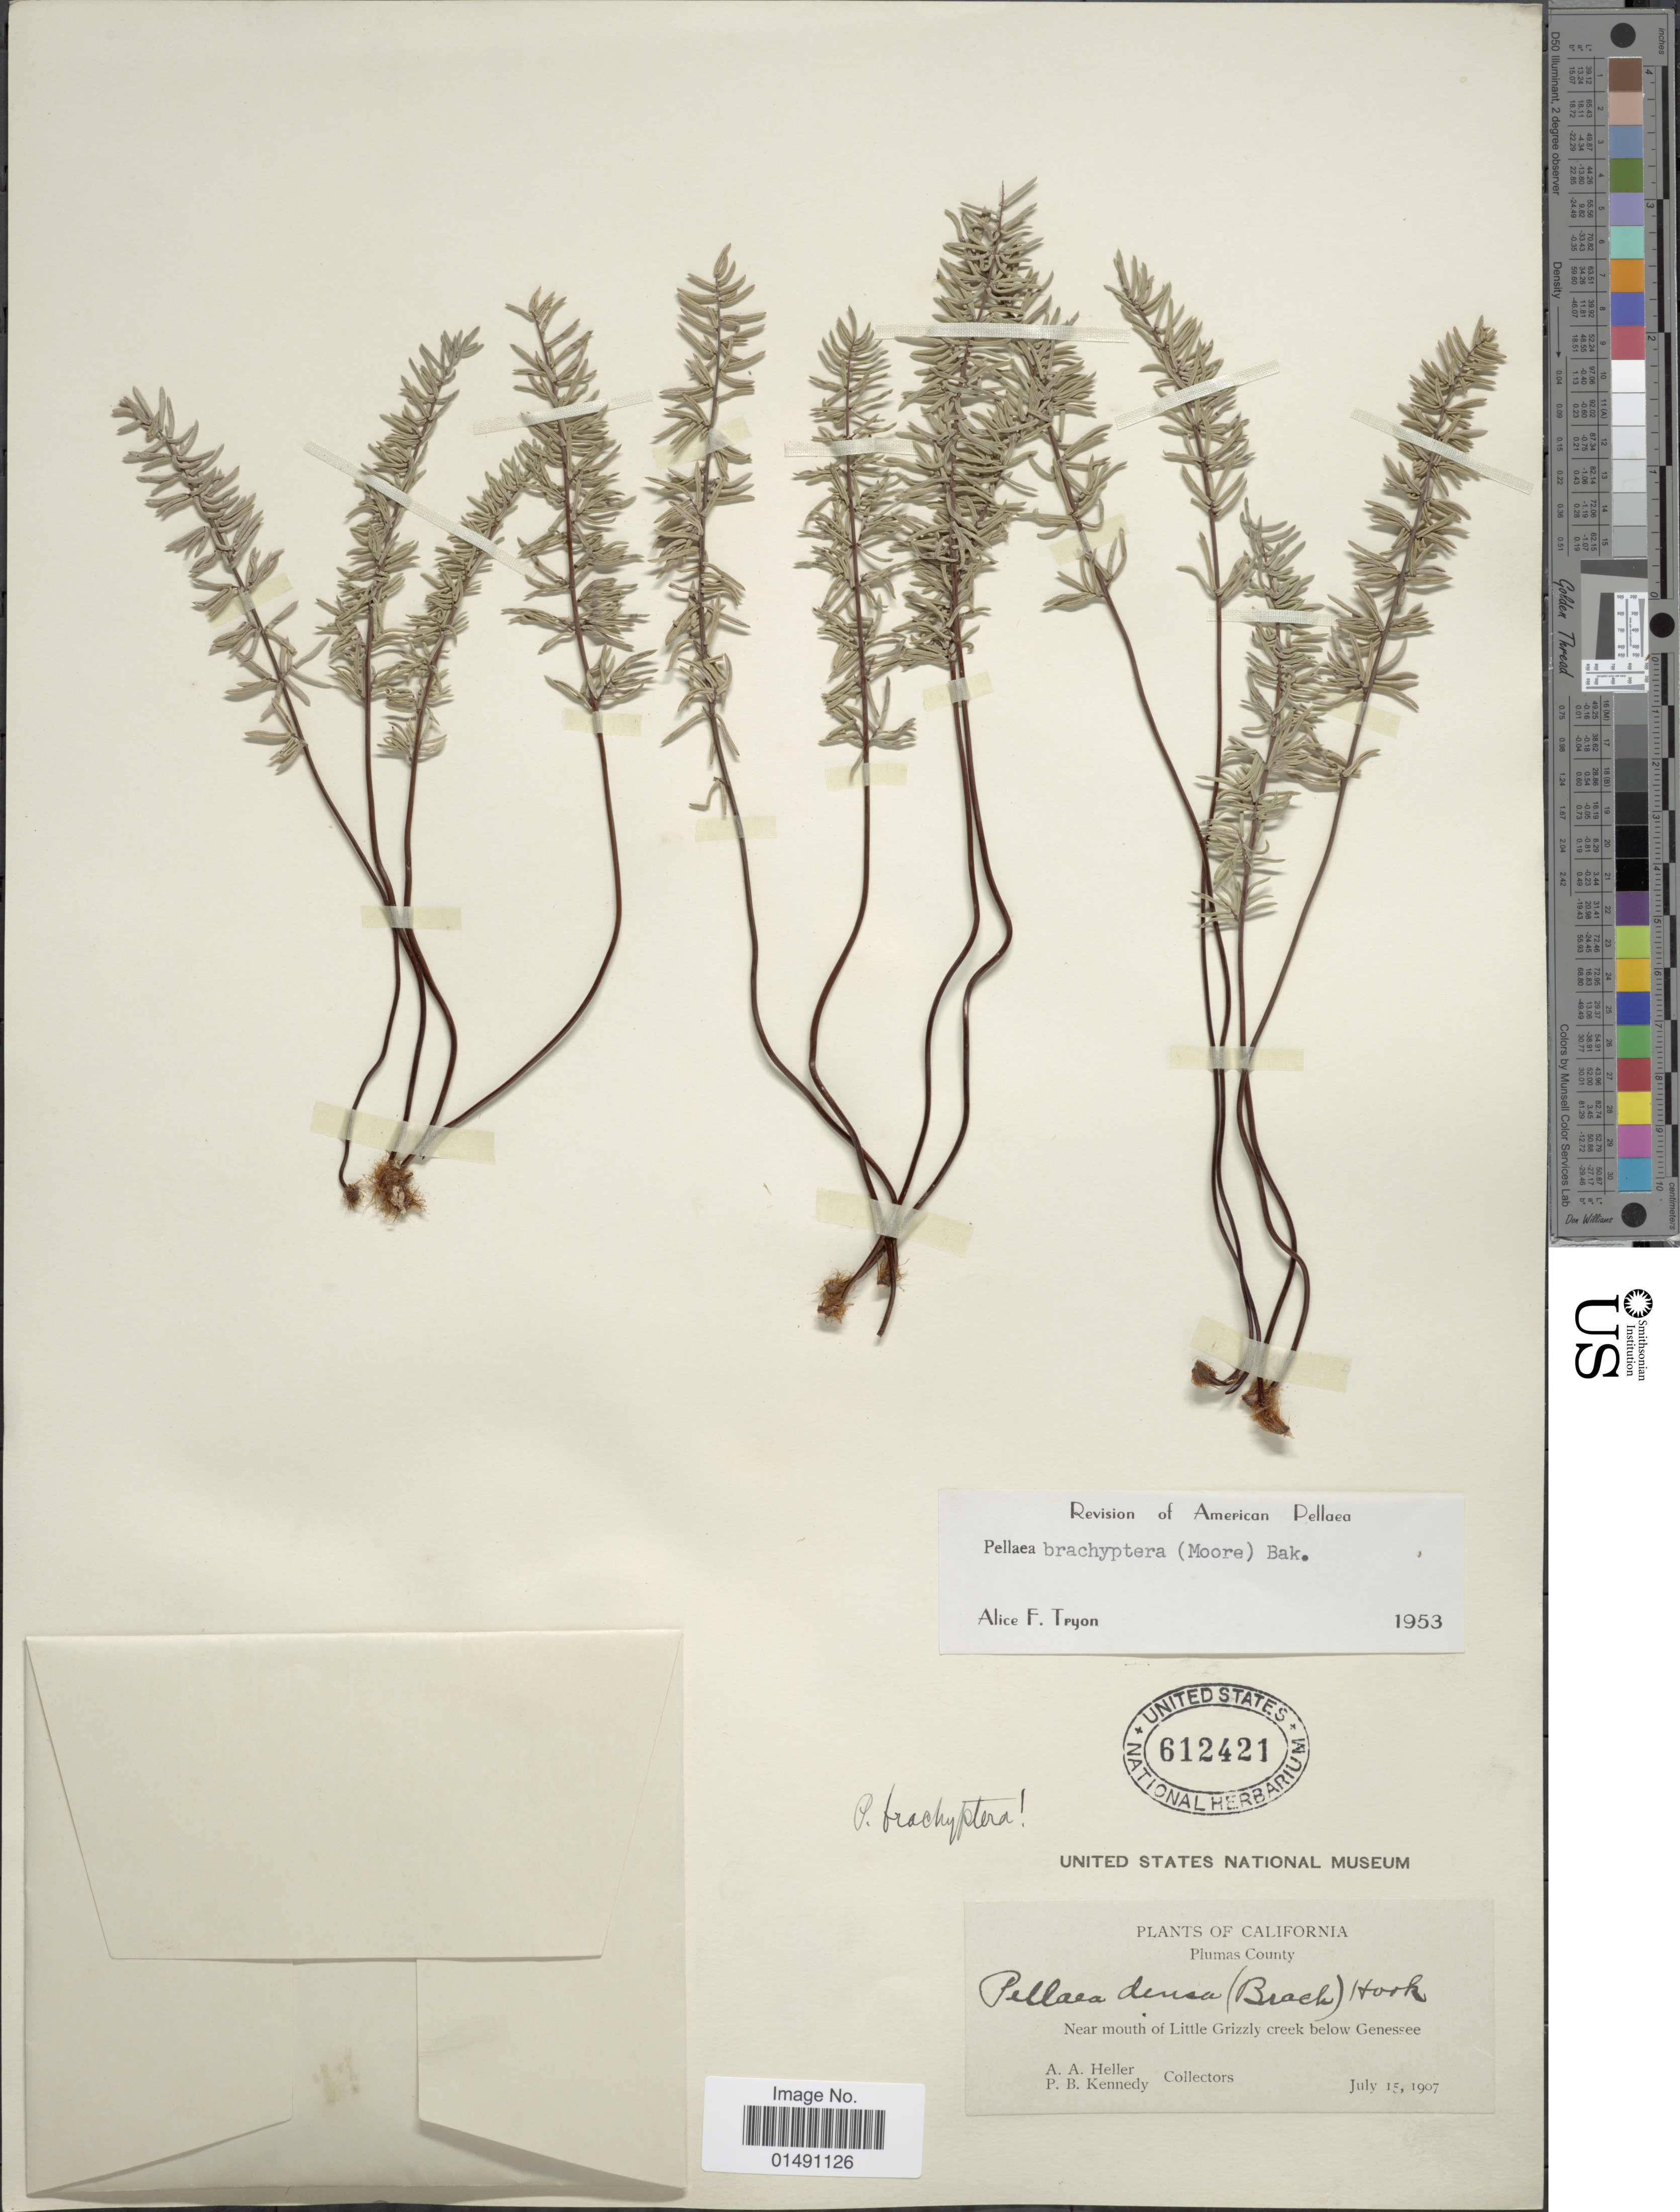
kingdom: Plantae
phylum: Tracheophyta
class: Polypodiopsida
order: Polypodiales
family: Pteridaceae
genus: Pellaea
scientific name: Pellaea brachyptera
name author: (T. Moore) Baker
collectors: A. A. Heller & P. B. Kennedy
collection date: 1907-07-15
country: United States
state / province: California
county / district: Plumas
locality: Plumas County, Near mouth of Little Grizzly creek below Genessee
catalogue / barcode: US 612421